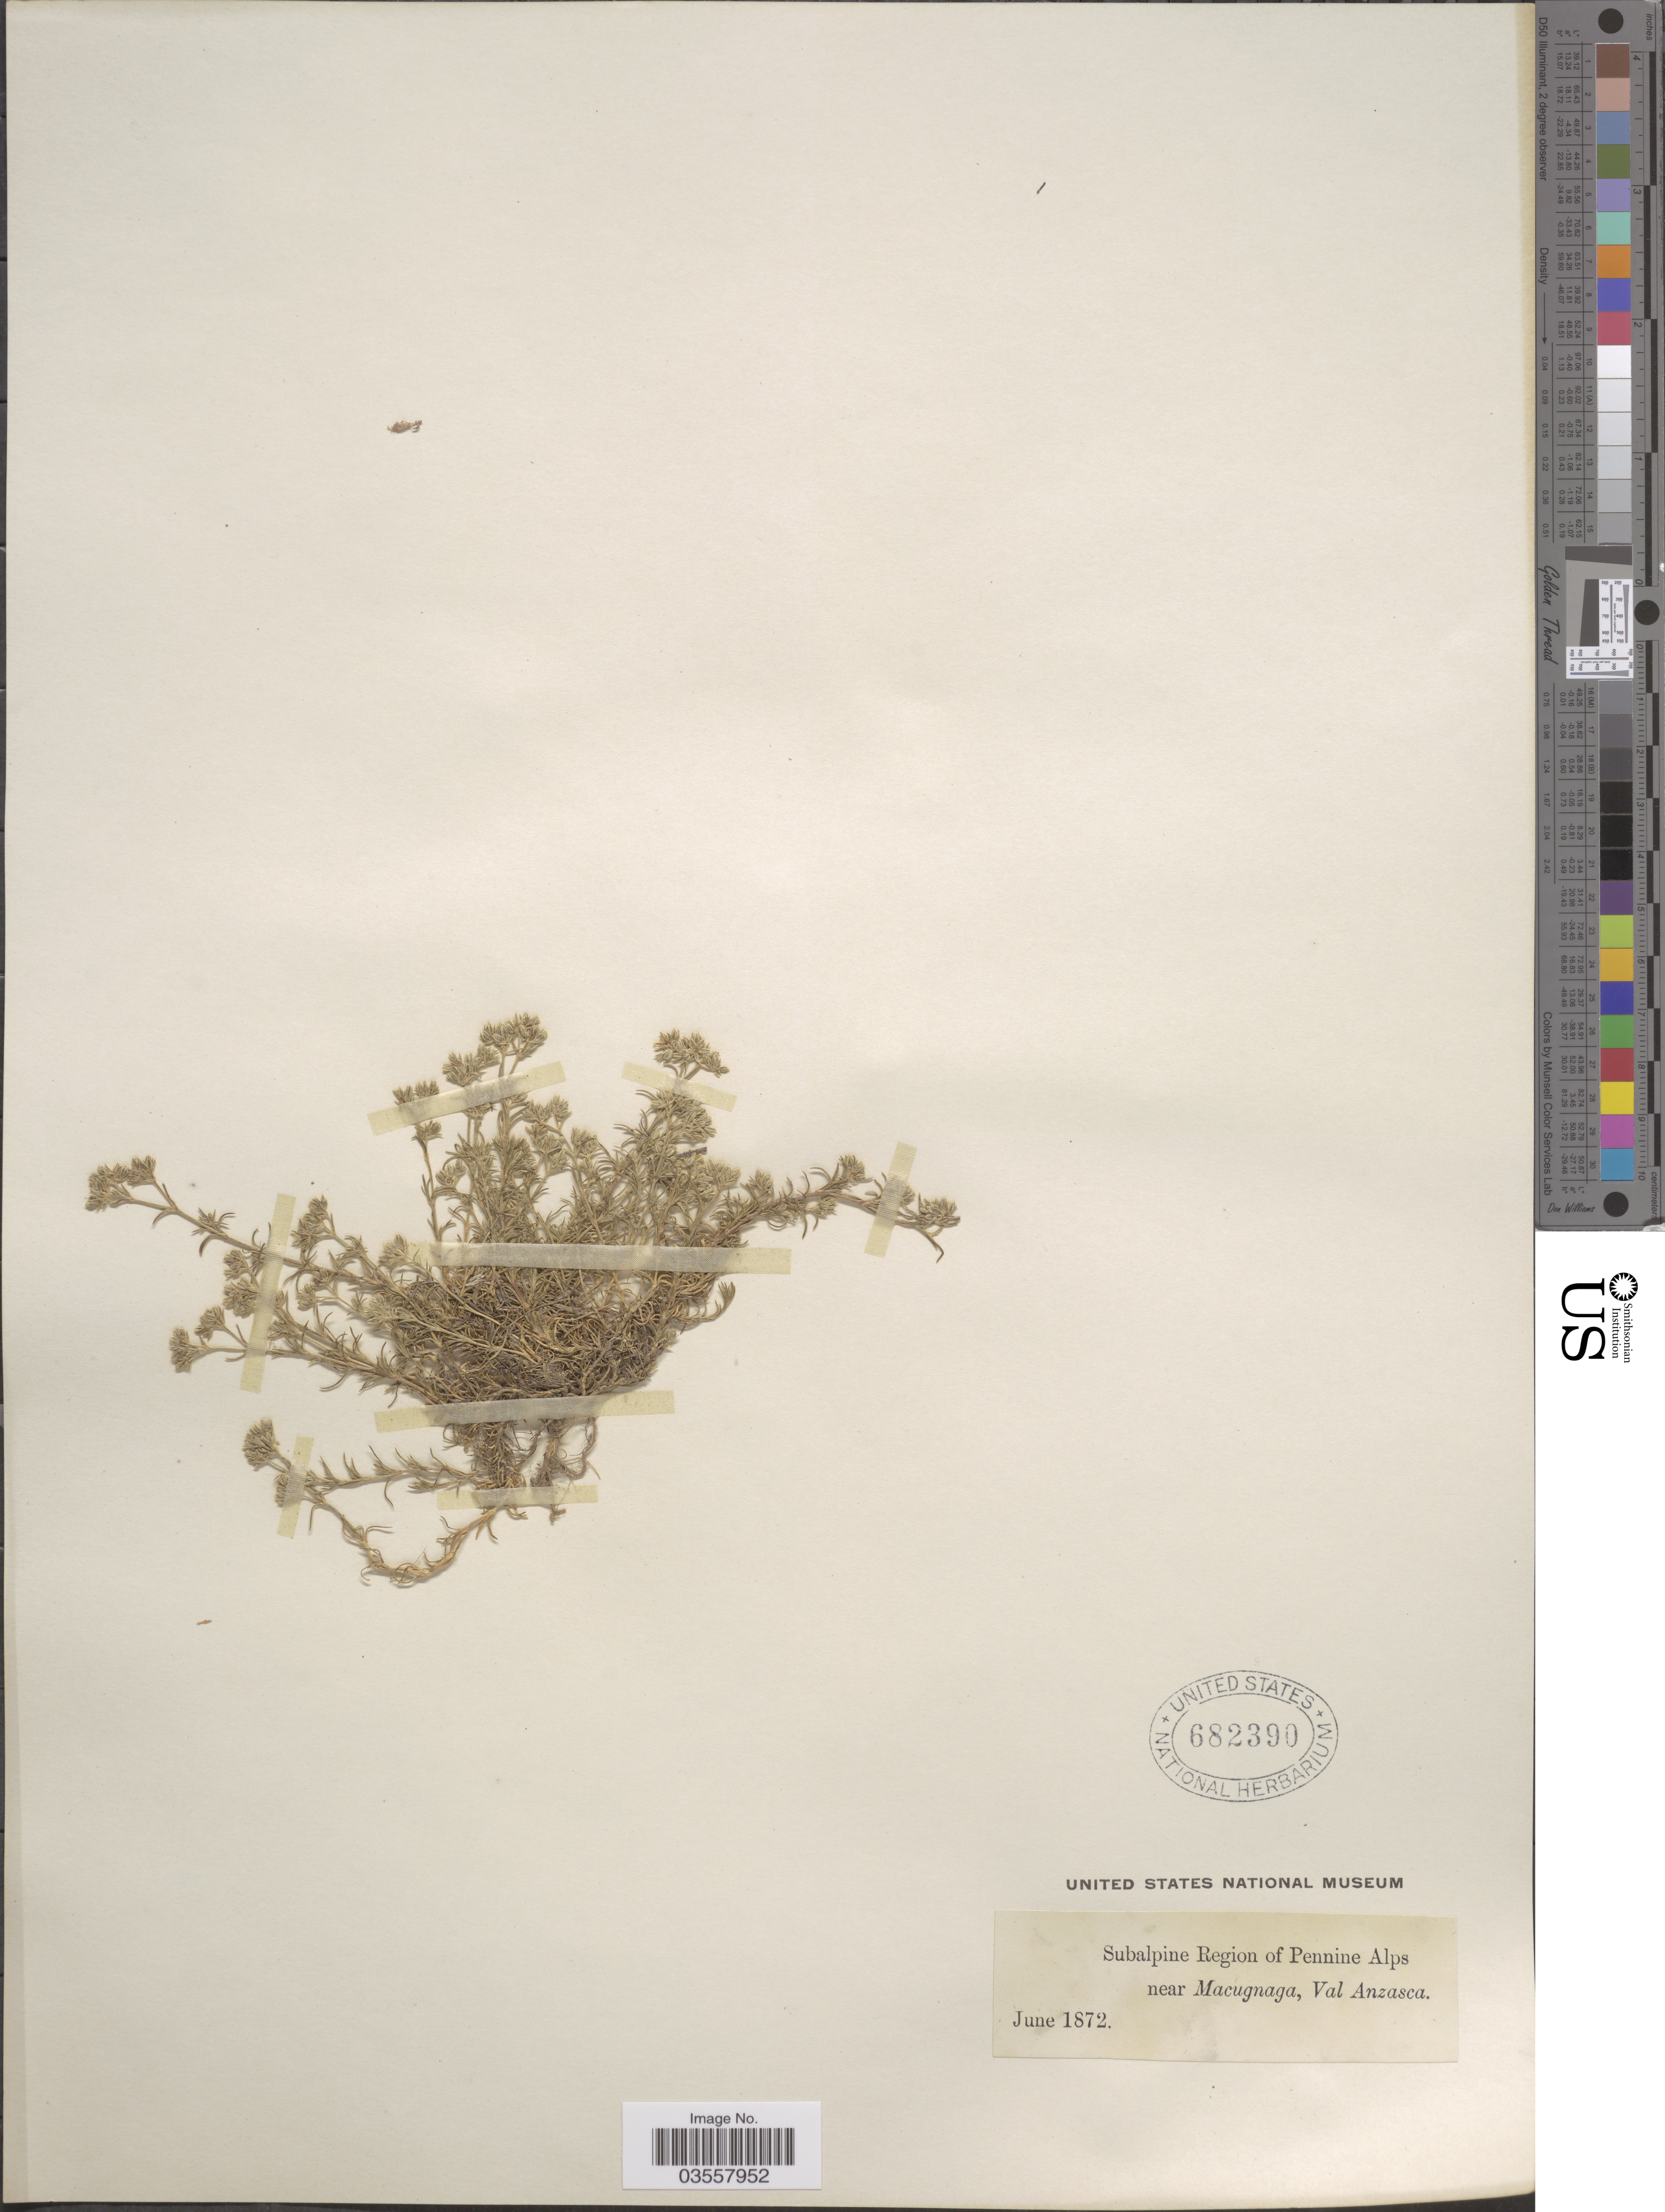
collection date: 1872-06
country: Italy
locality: Subalpine Region of Pennine Alps near Macugnaga, Val Anzasca.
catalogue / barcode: US 682390